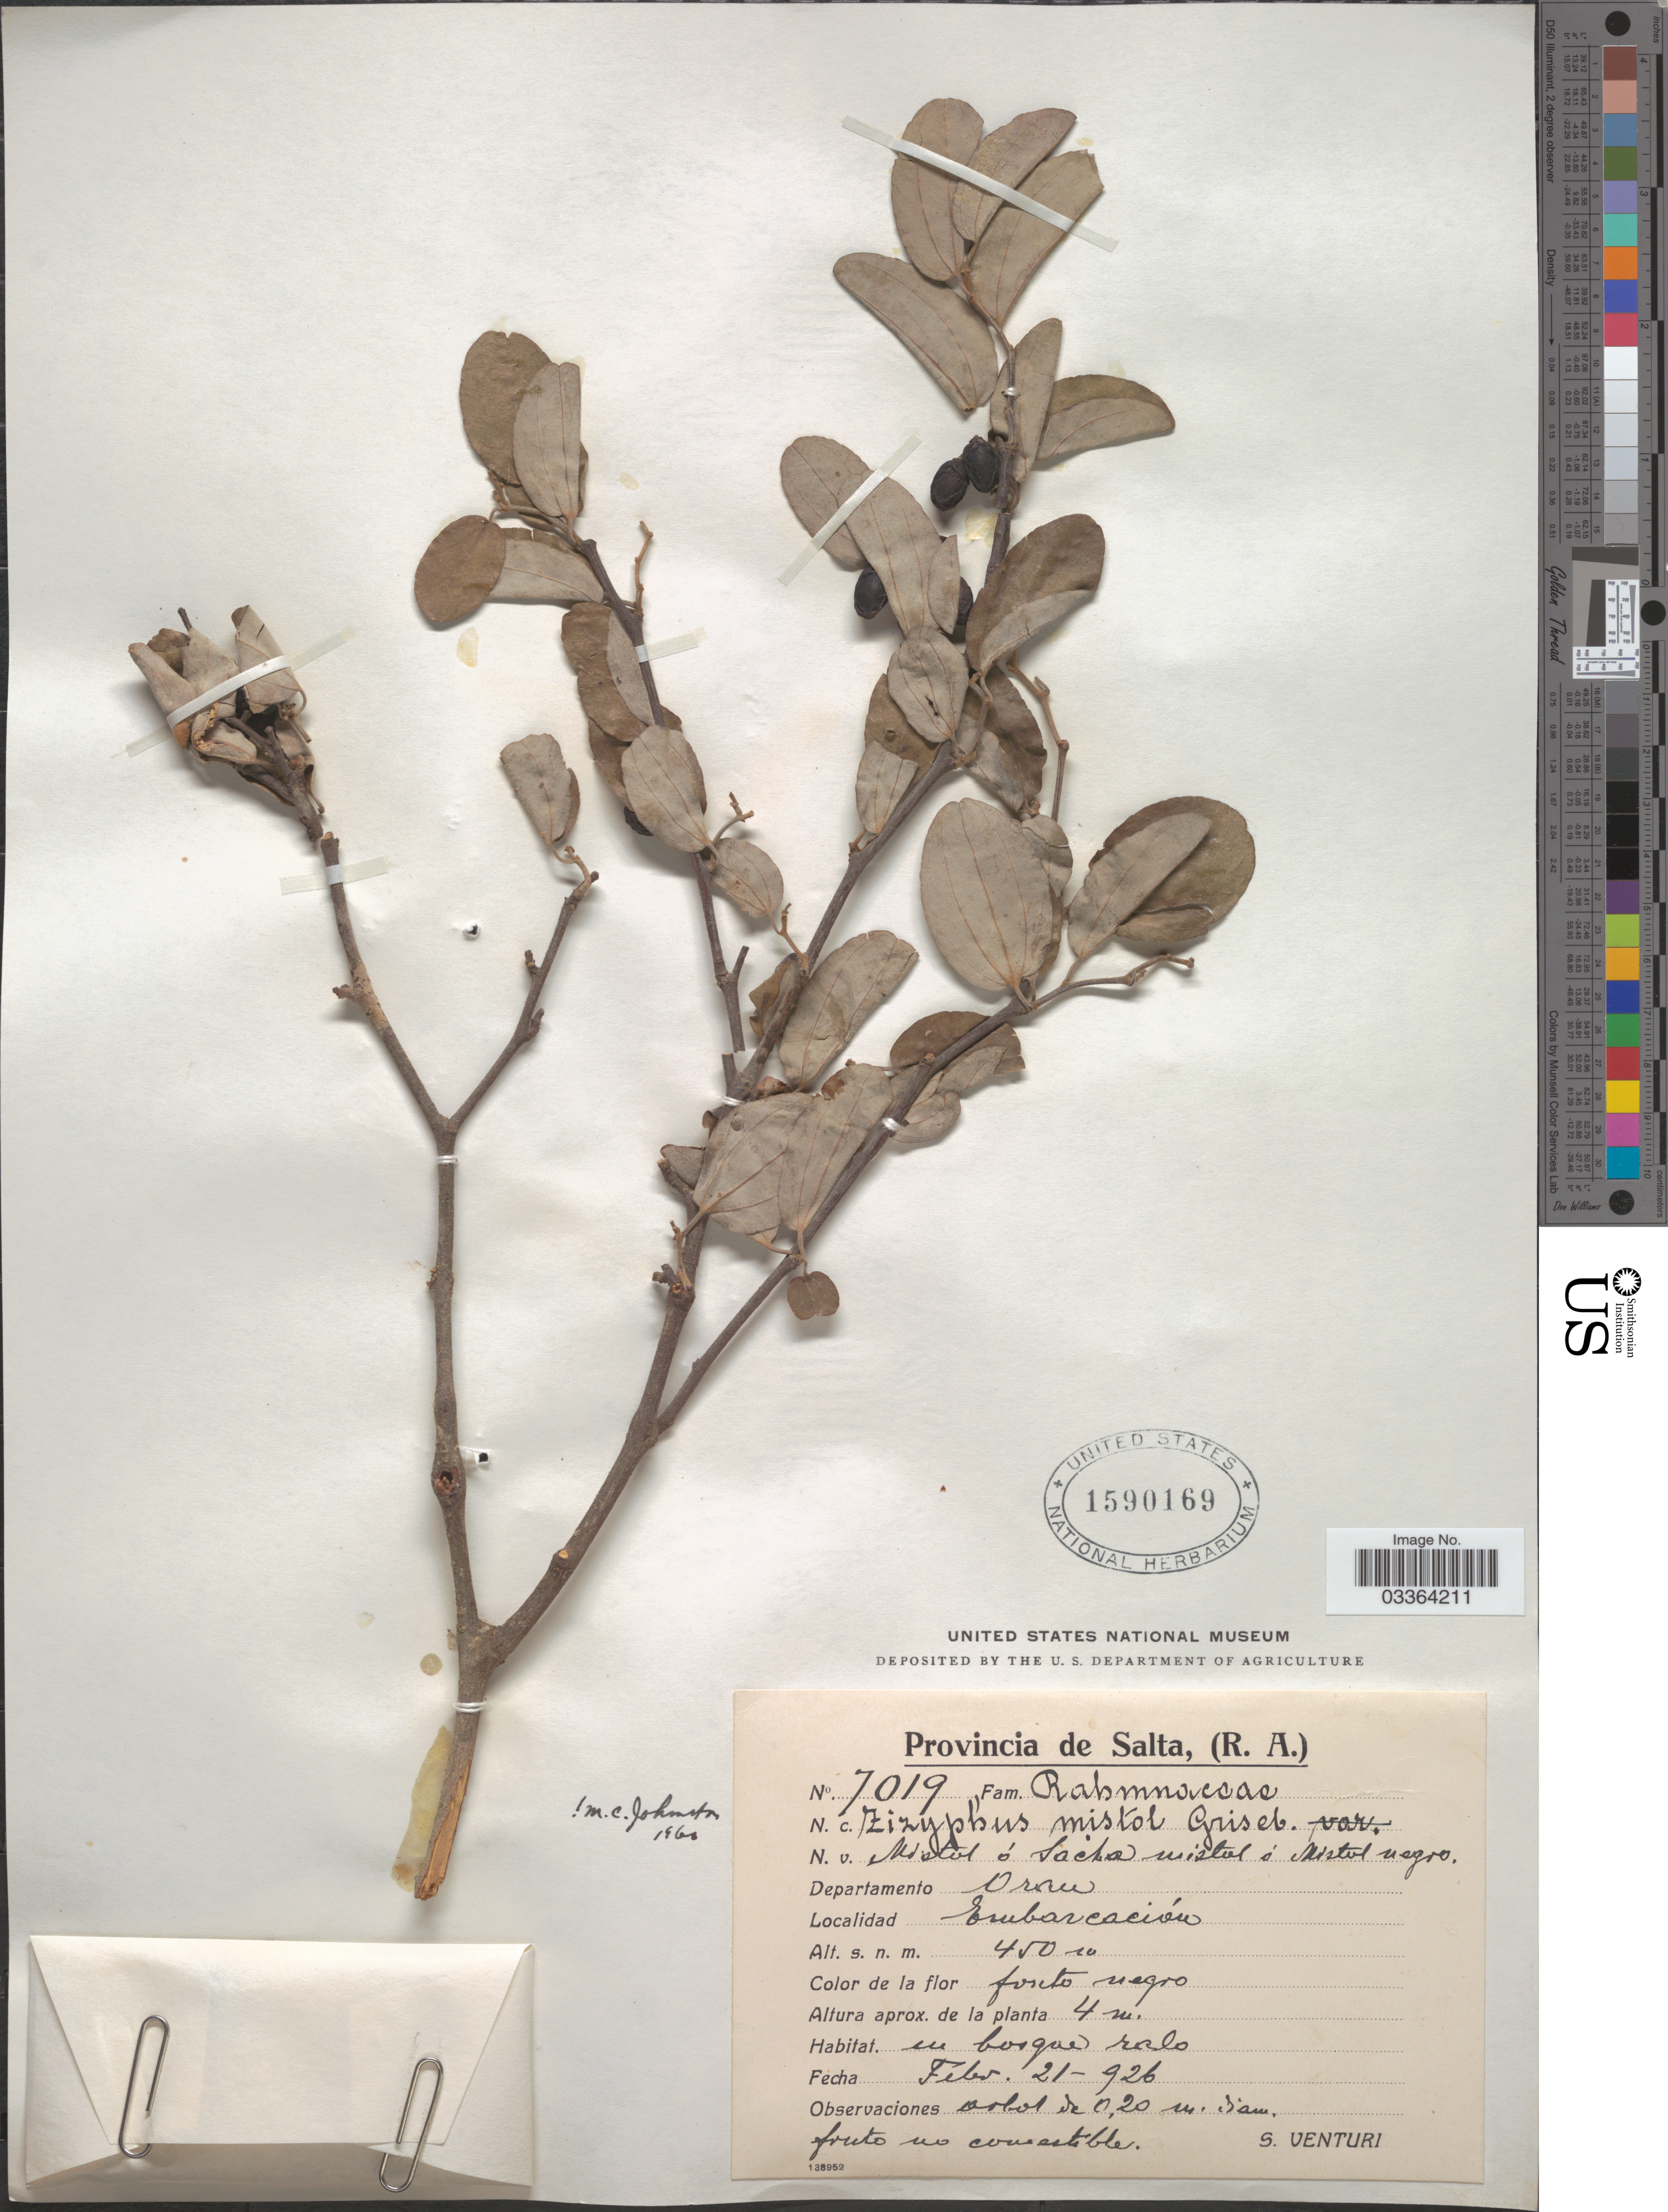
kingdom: Plantae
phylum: Tracheophyta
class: Magnoliopsida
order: Rosales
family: Rhamnaceae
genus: Sarcomphalus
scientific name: Sarcomphalus mistol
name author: (Griseb.) Hauenschild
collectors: S. Venturi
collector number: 7019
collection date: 1926-02-21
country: Argentina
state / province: Salta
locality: Departamento Oran, Embarcación.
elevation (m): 450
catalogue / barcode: US 1590169